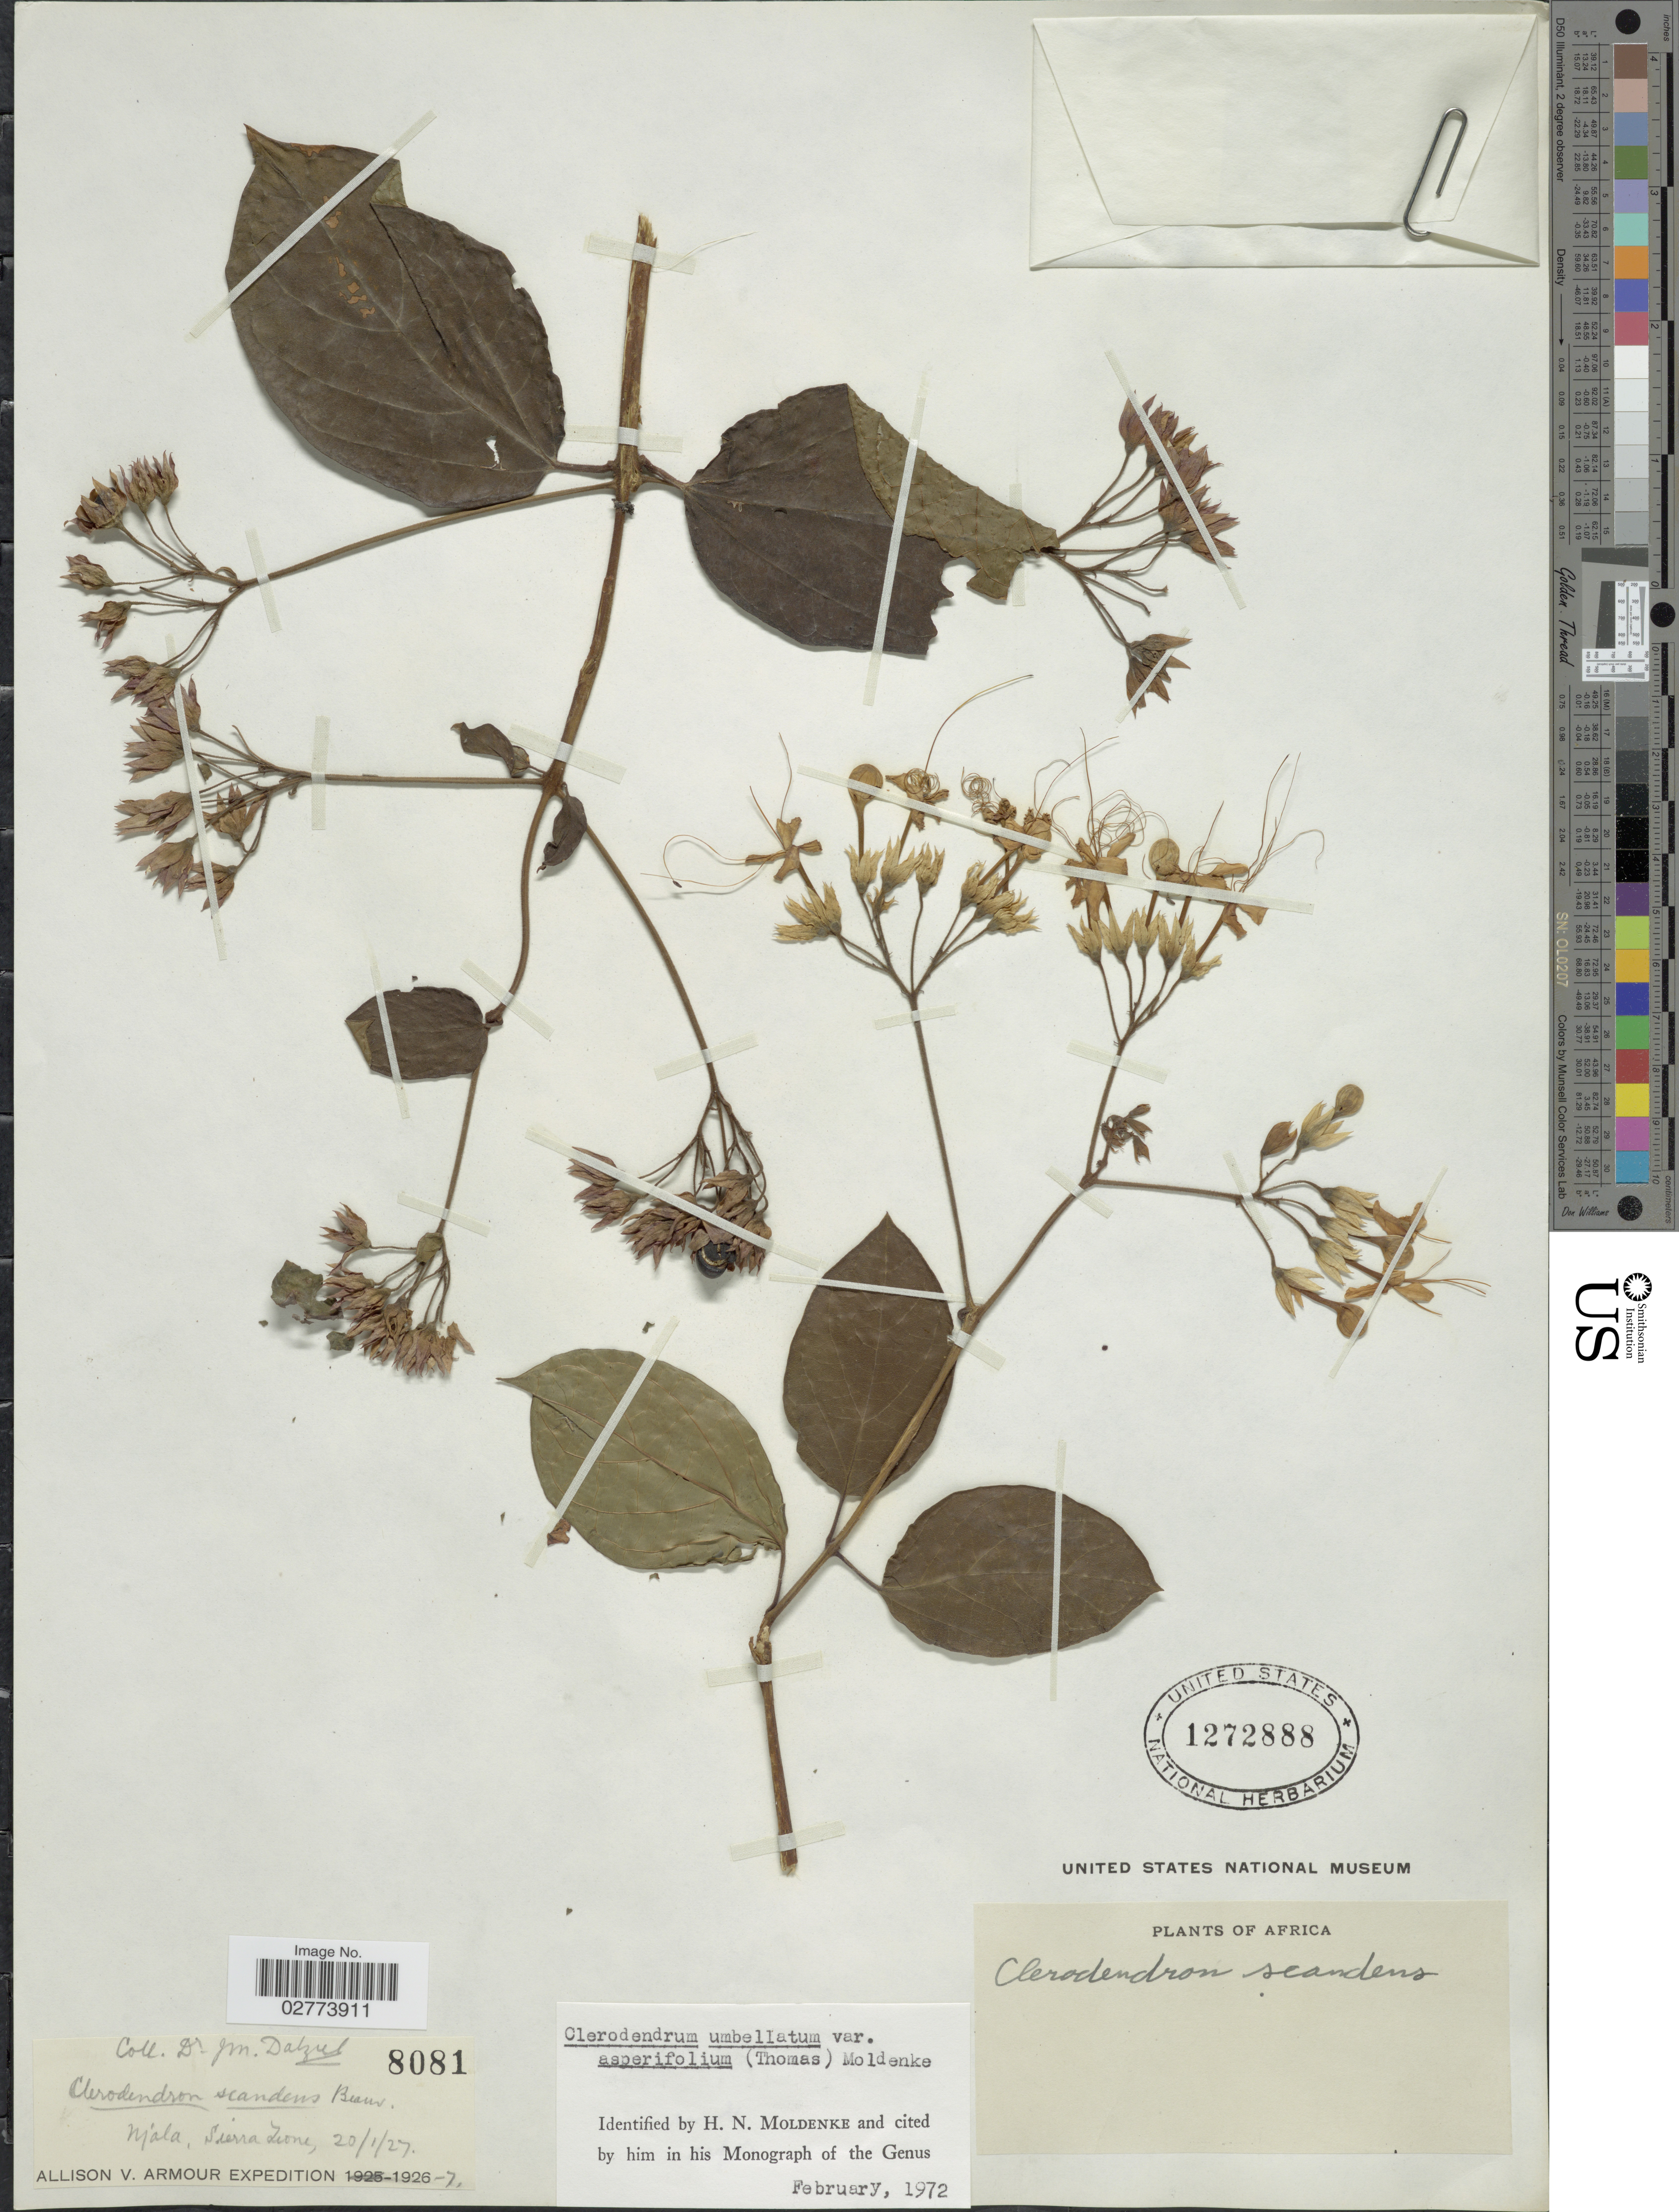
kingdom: Plantae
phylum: Tracheophyta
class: Magnoliopsida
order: Lamiales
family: Lamiaceae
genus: Clerodendrum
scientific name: Clerodendrum umbellatum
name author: Poir.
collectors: J. Dalziel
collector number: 8081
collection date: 1927-01-20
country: Sierra Leone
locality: Njala.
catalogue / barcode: US 1272888